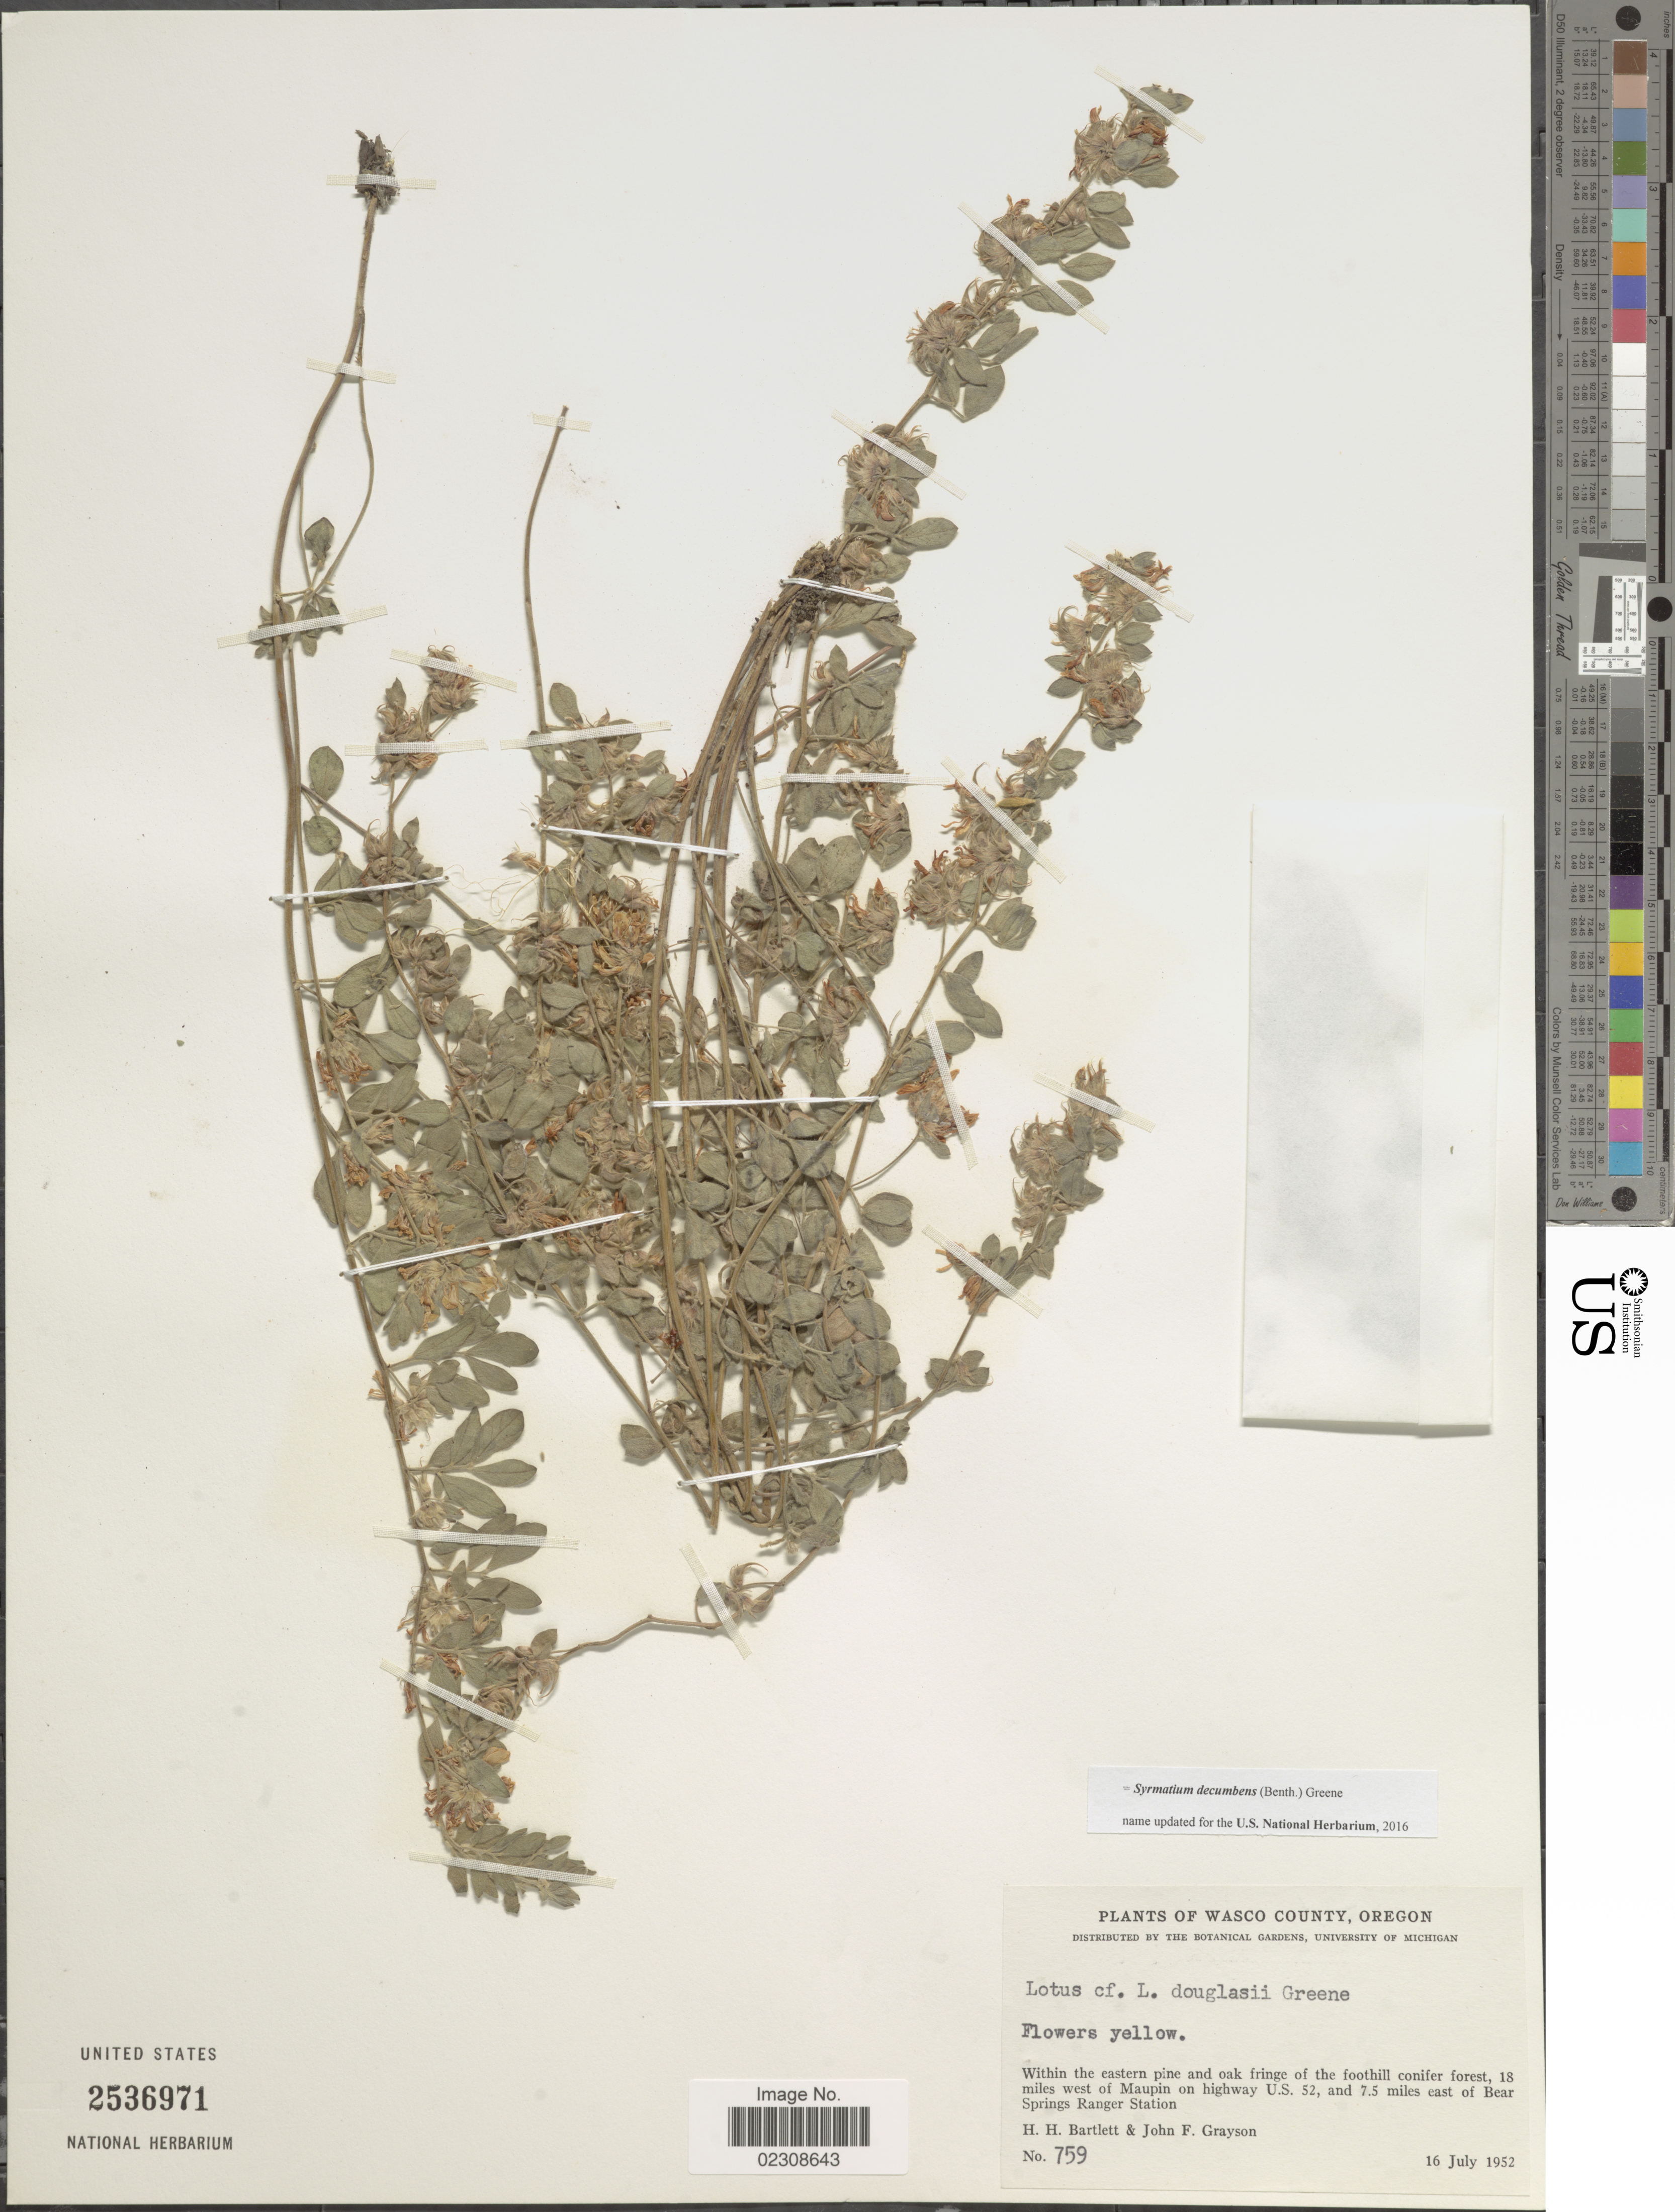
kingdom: Plantae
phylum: Tracheophyta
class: Magnoliopsida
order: Fabales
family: Fabaceae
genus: Syrmatium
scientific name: Syrmatium decumbens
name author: (Benth.) Greene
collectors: H. H. Bartlett & J. Grayson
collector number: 759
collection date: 1952-07-16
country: United States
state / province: Oregon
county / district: Wasco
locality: Wasco County. 18 miles west of Maupin on highway U.S. 52, and 7.5 miles east of Bear Springs Ranger Station.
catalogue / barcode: US 2536971